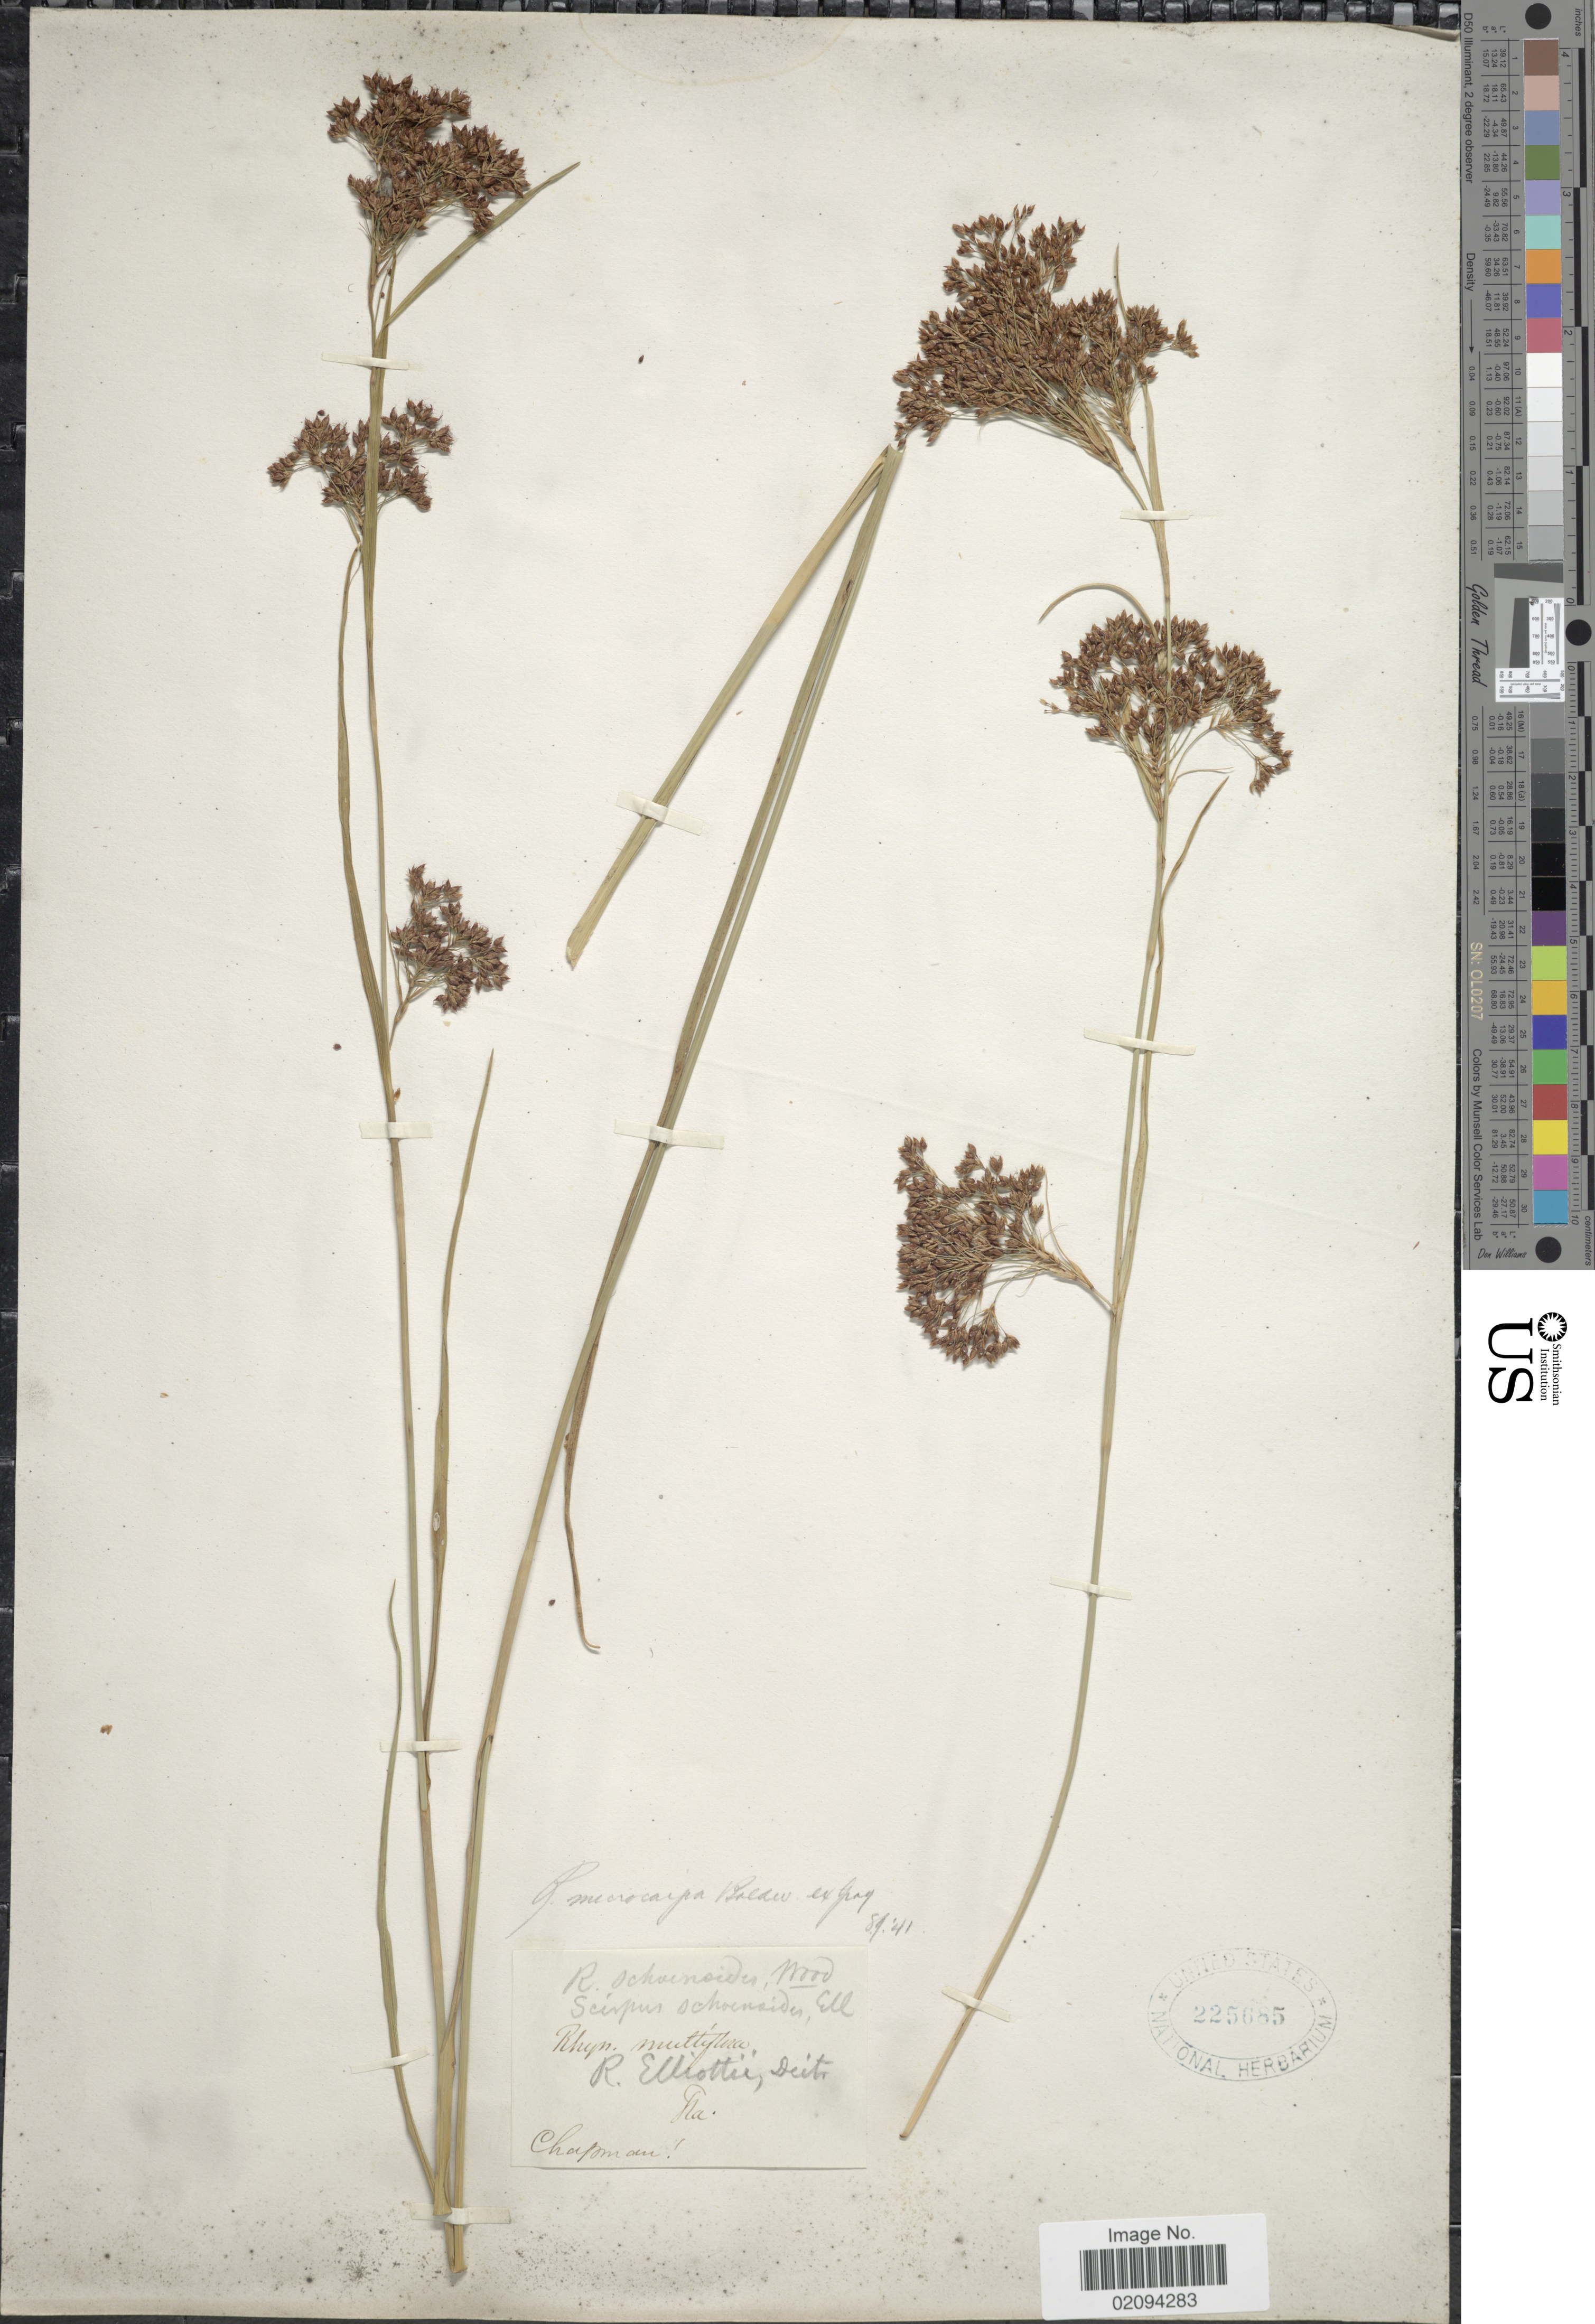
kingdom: Plantae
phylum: Tracheophyta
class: Liliopsida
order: Poales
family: Cyperaceae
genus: Rhynchospora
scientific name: Rhynchospora microcarpa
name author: Baldwin ex A. Gray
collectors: A. Chapman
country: United States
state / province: Florida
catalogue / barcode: US 225685